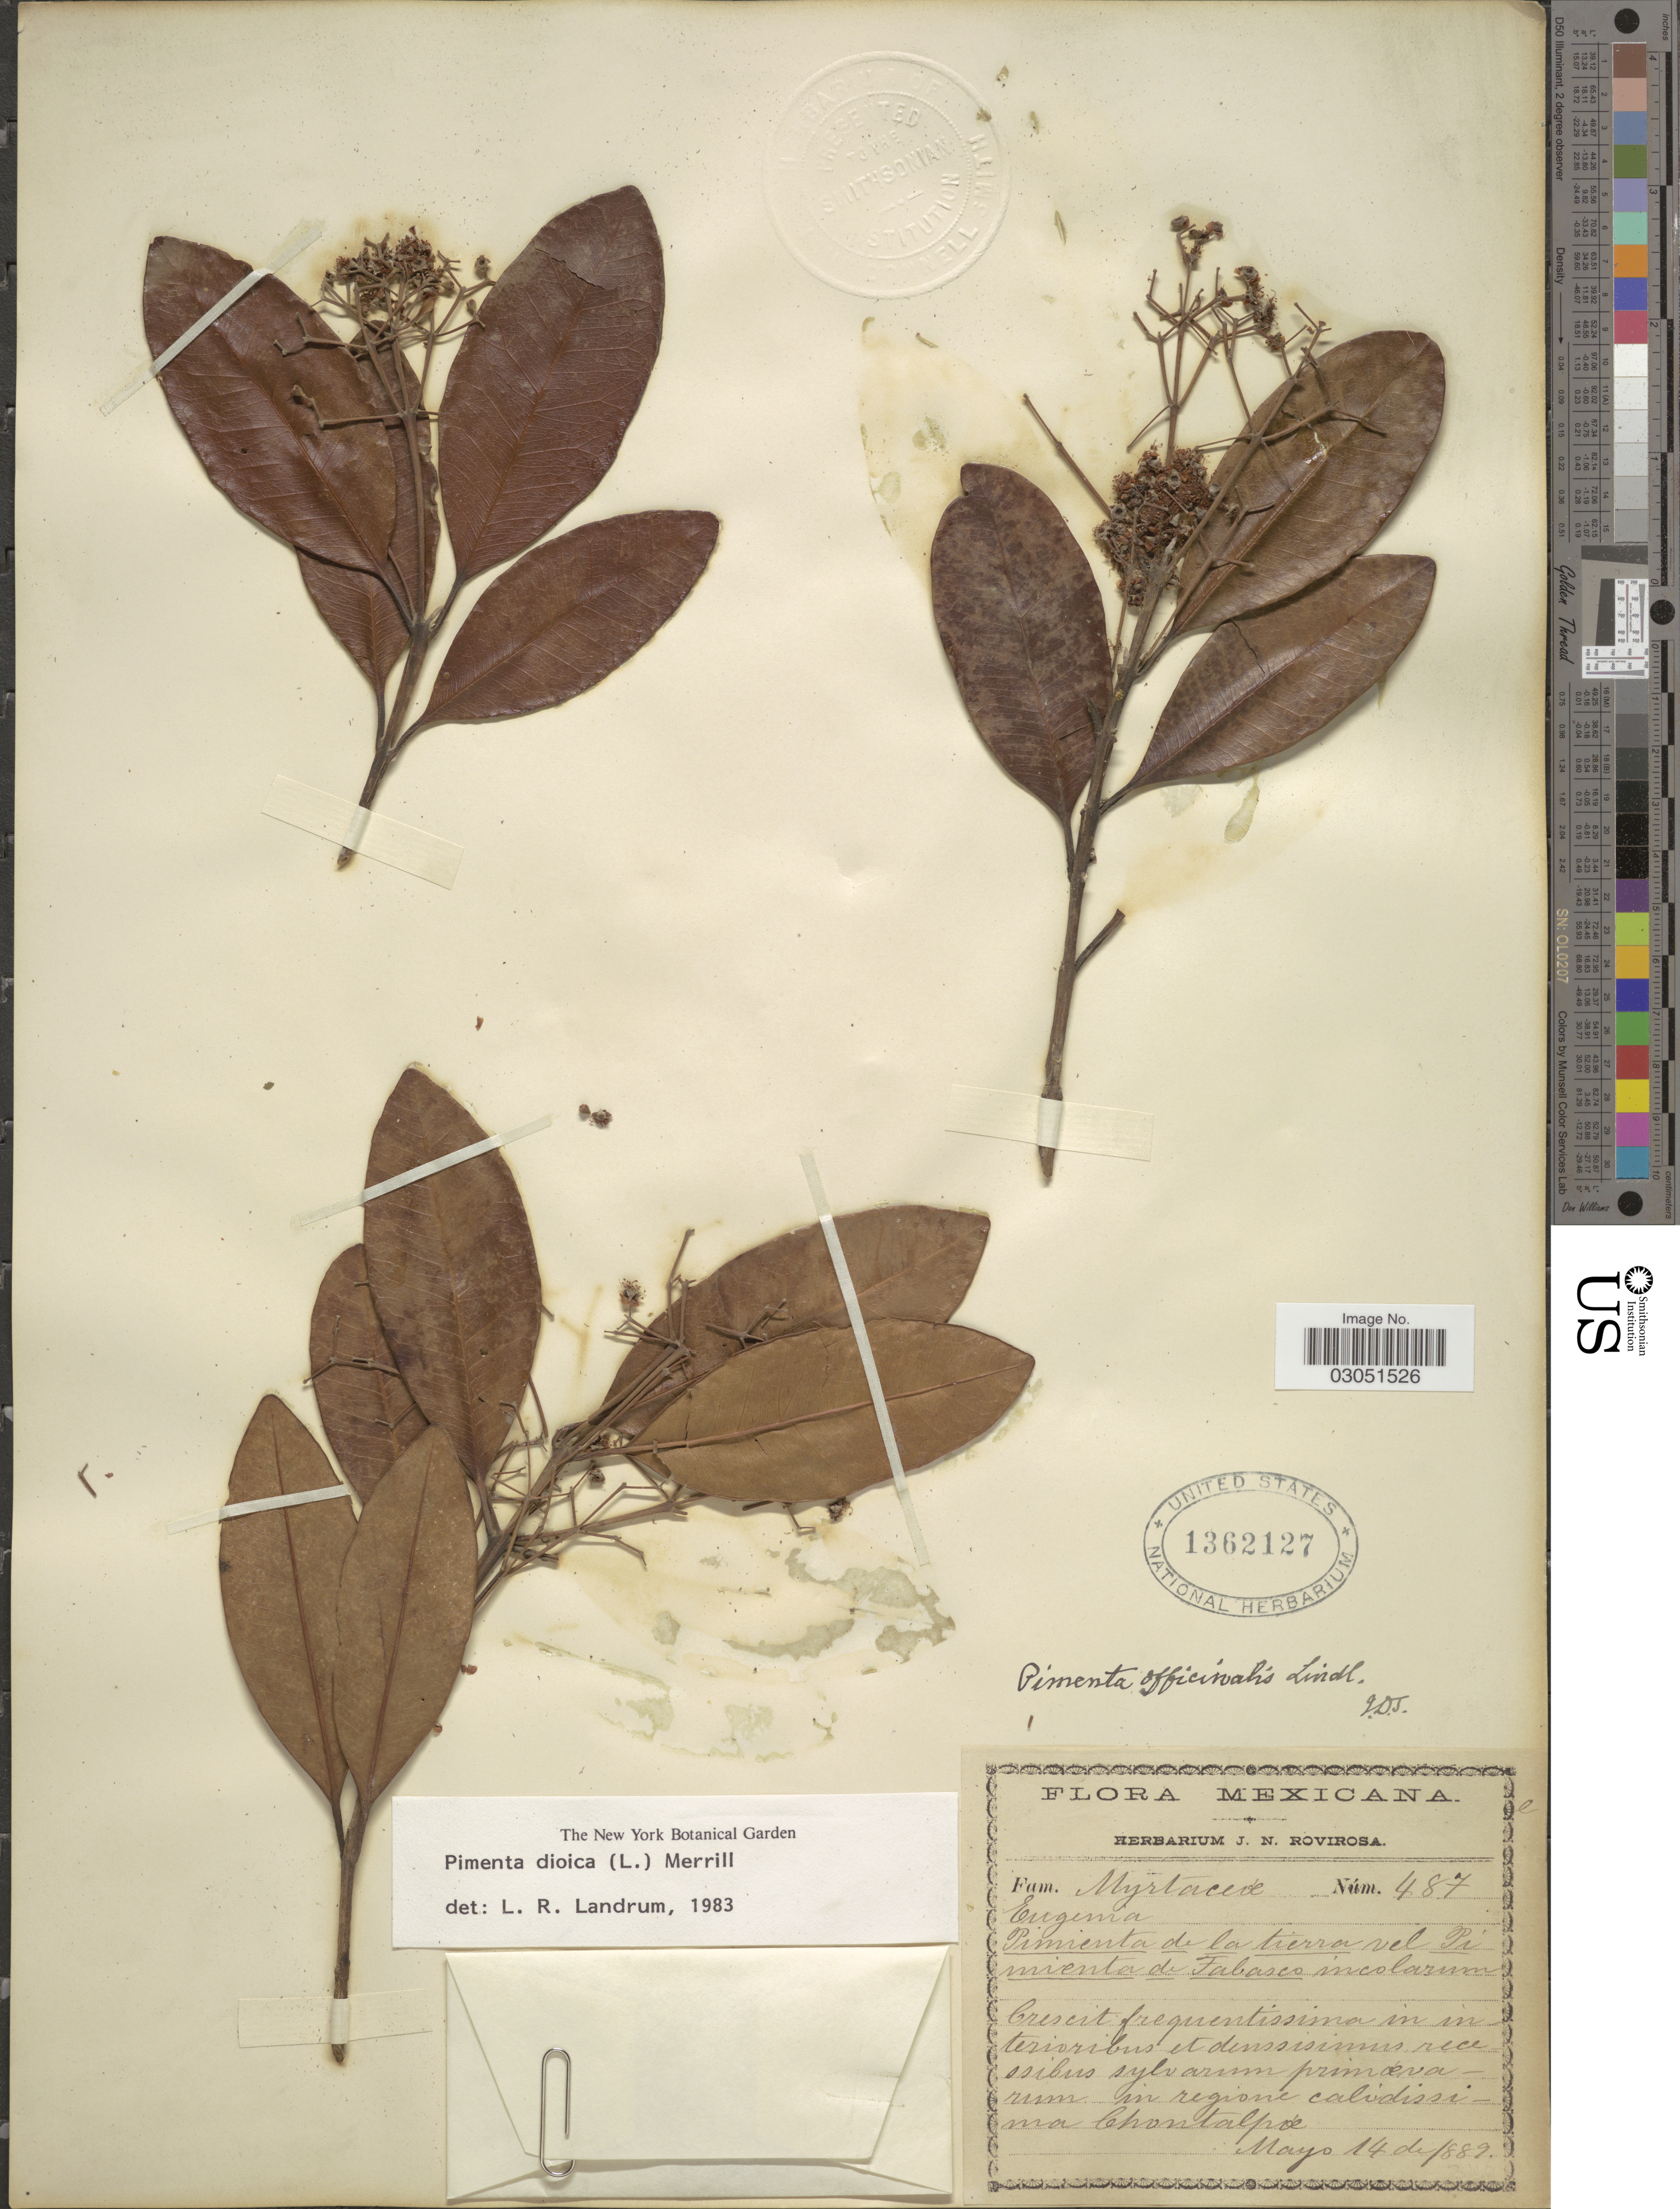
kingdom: Plantae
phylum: Tracheophyta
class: Magnoliopsida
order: Myrtales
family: Myrtaceae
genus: Pimenta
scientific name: Pimenta dioica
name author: (L.) Merr.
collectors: ex herb. J. N. Rovirosa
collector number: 487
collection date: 1889-05-14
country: Mexico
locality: Crescit frequentissima in interioribus et denssisimus recessibus sylvarum primaevarum in regione calidissima Chontalpae.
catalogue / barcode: US 1362127